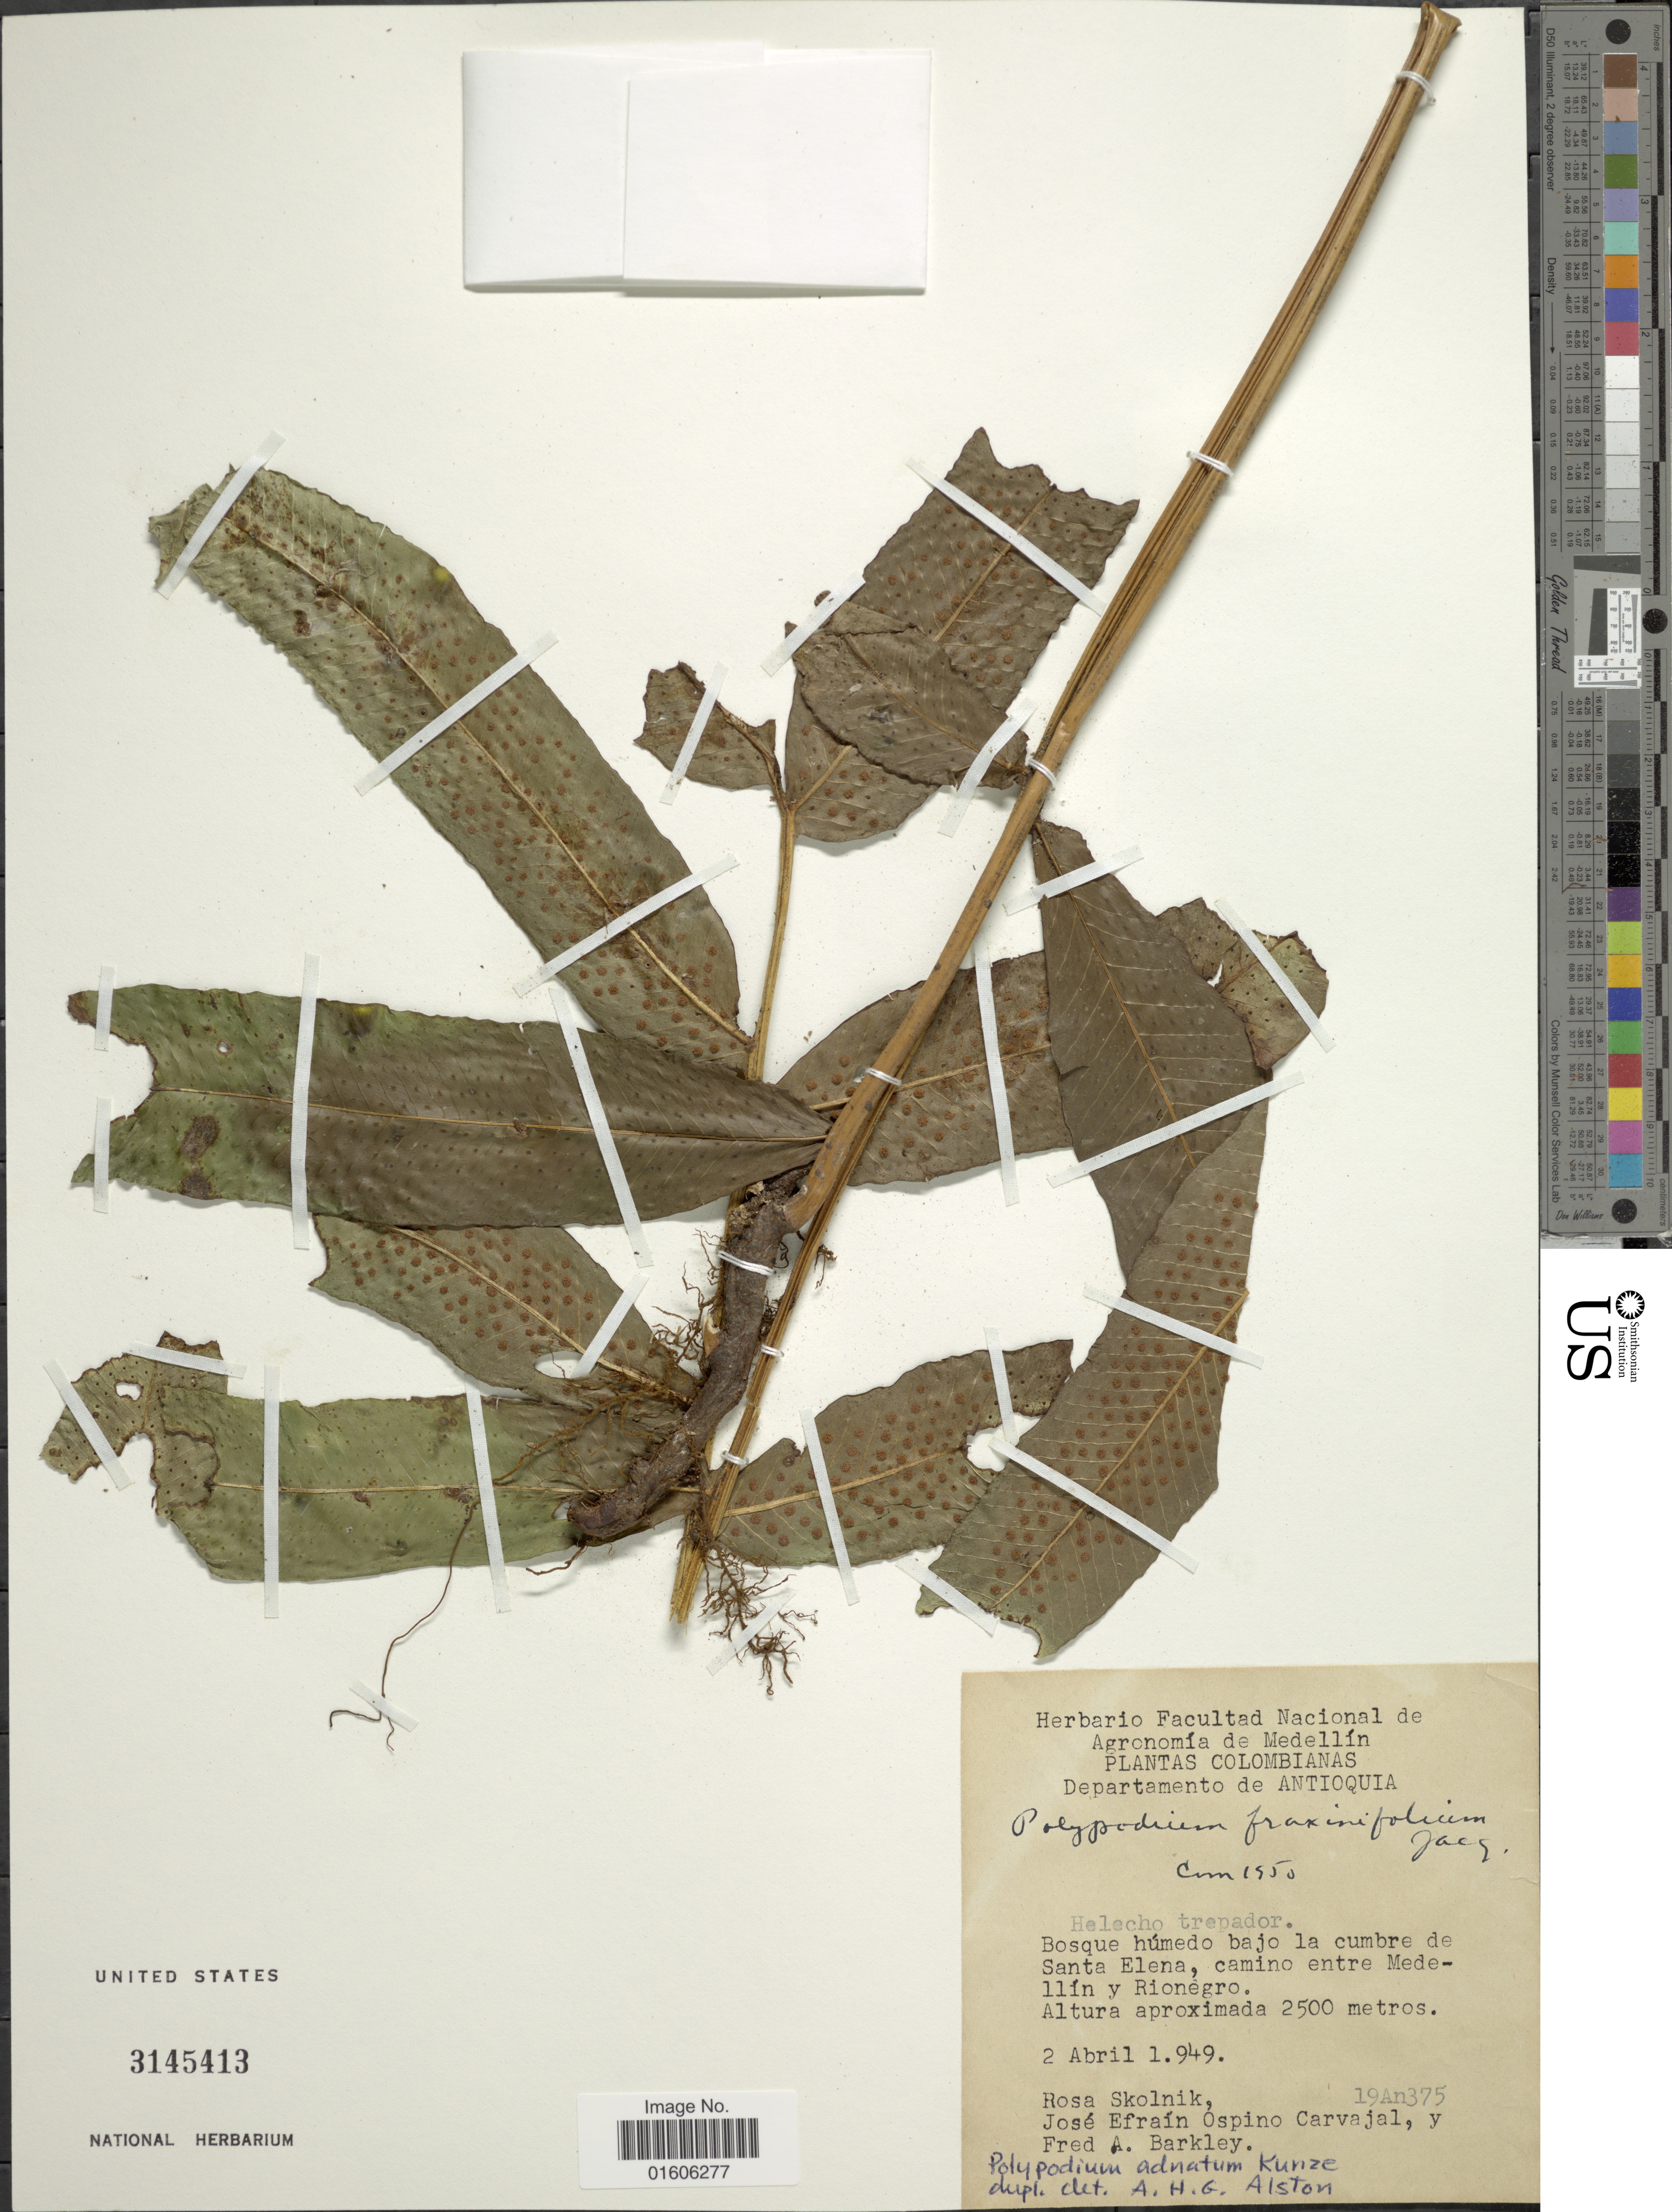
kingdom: Plantae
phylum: Tracheophyta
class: Polypodiopsida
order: Polypodiales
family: Polypodiaceae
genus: Serpocaulon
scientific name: Serpocaulon fraxinifolium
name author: (Jacq.) A.R. Sm.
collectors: R. Skolnik, J. Ospino Carvajal & F. A. Barkley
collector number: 19An375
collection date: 1949-04-02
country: Colombia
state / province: Antioquia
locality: Departamento de Antioquia. Bosque húmedo bajo la cumbre de Santa Elena, camino entre Medellín Rionegro.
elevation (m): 2500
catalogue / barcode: US 3145413